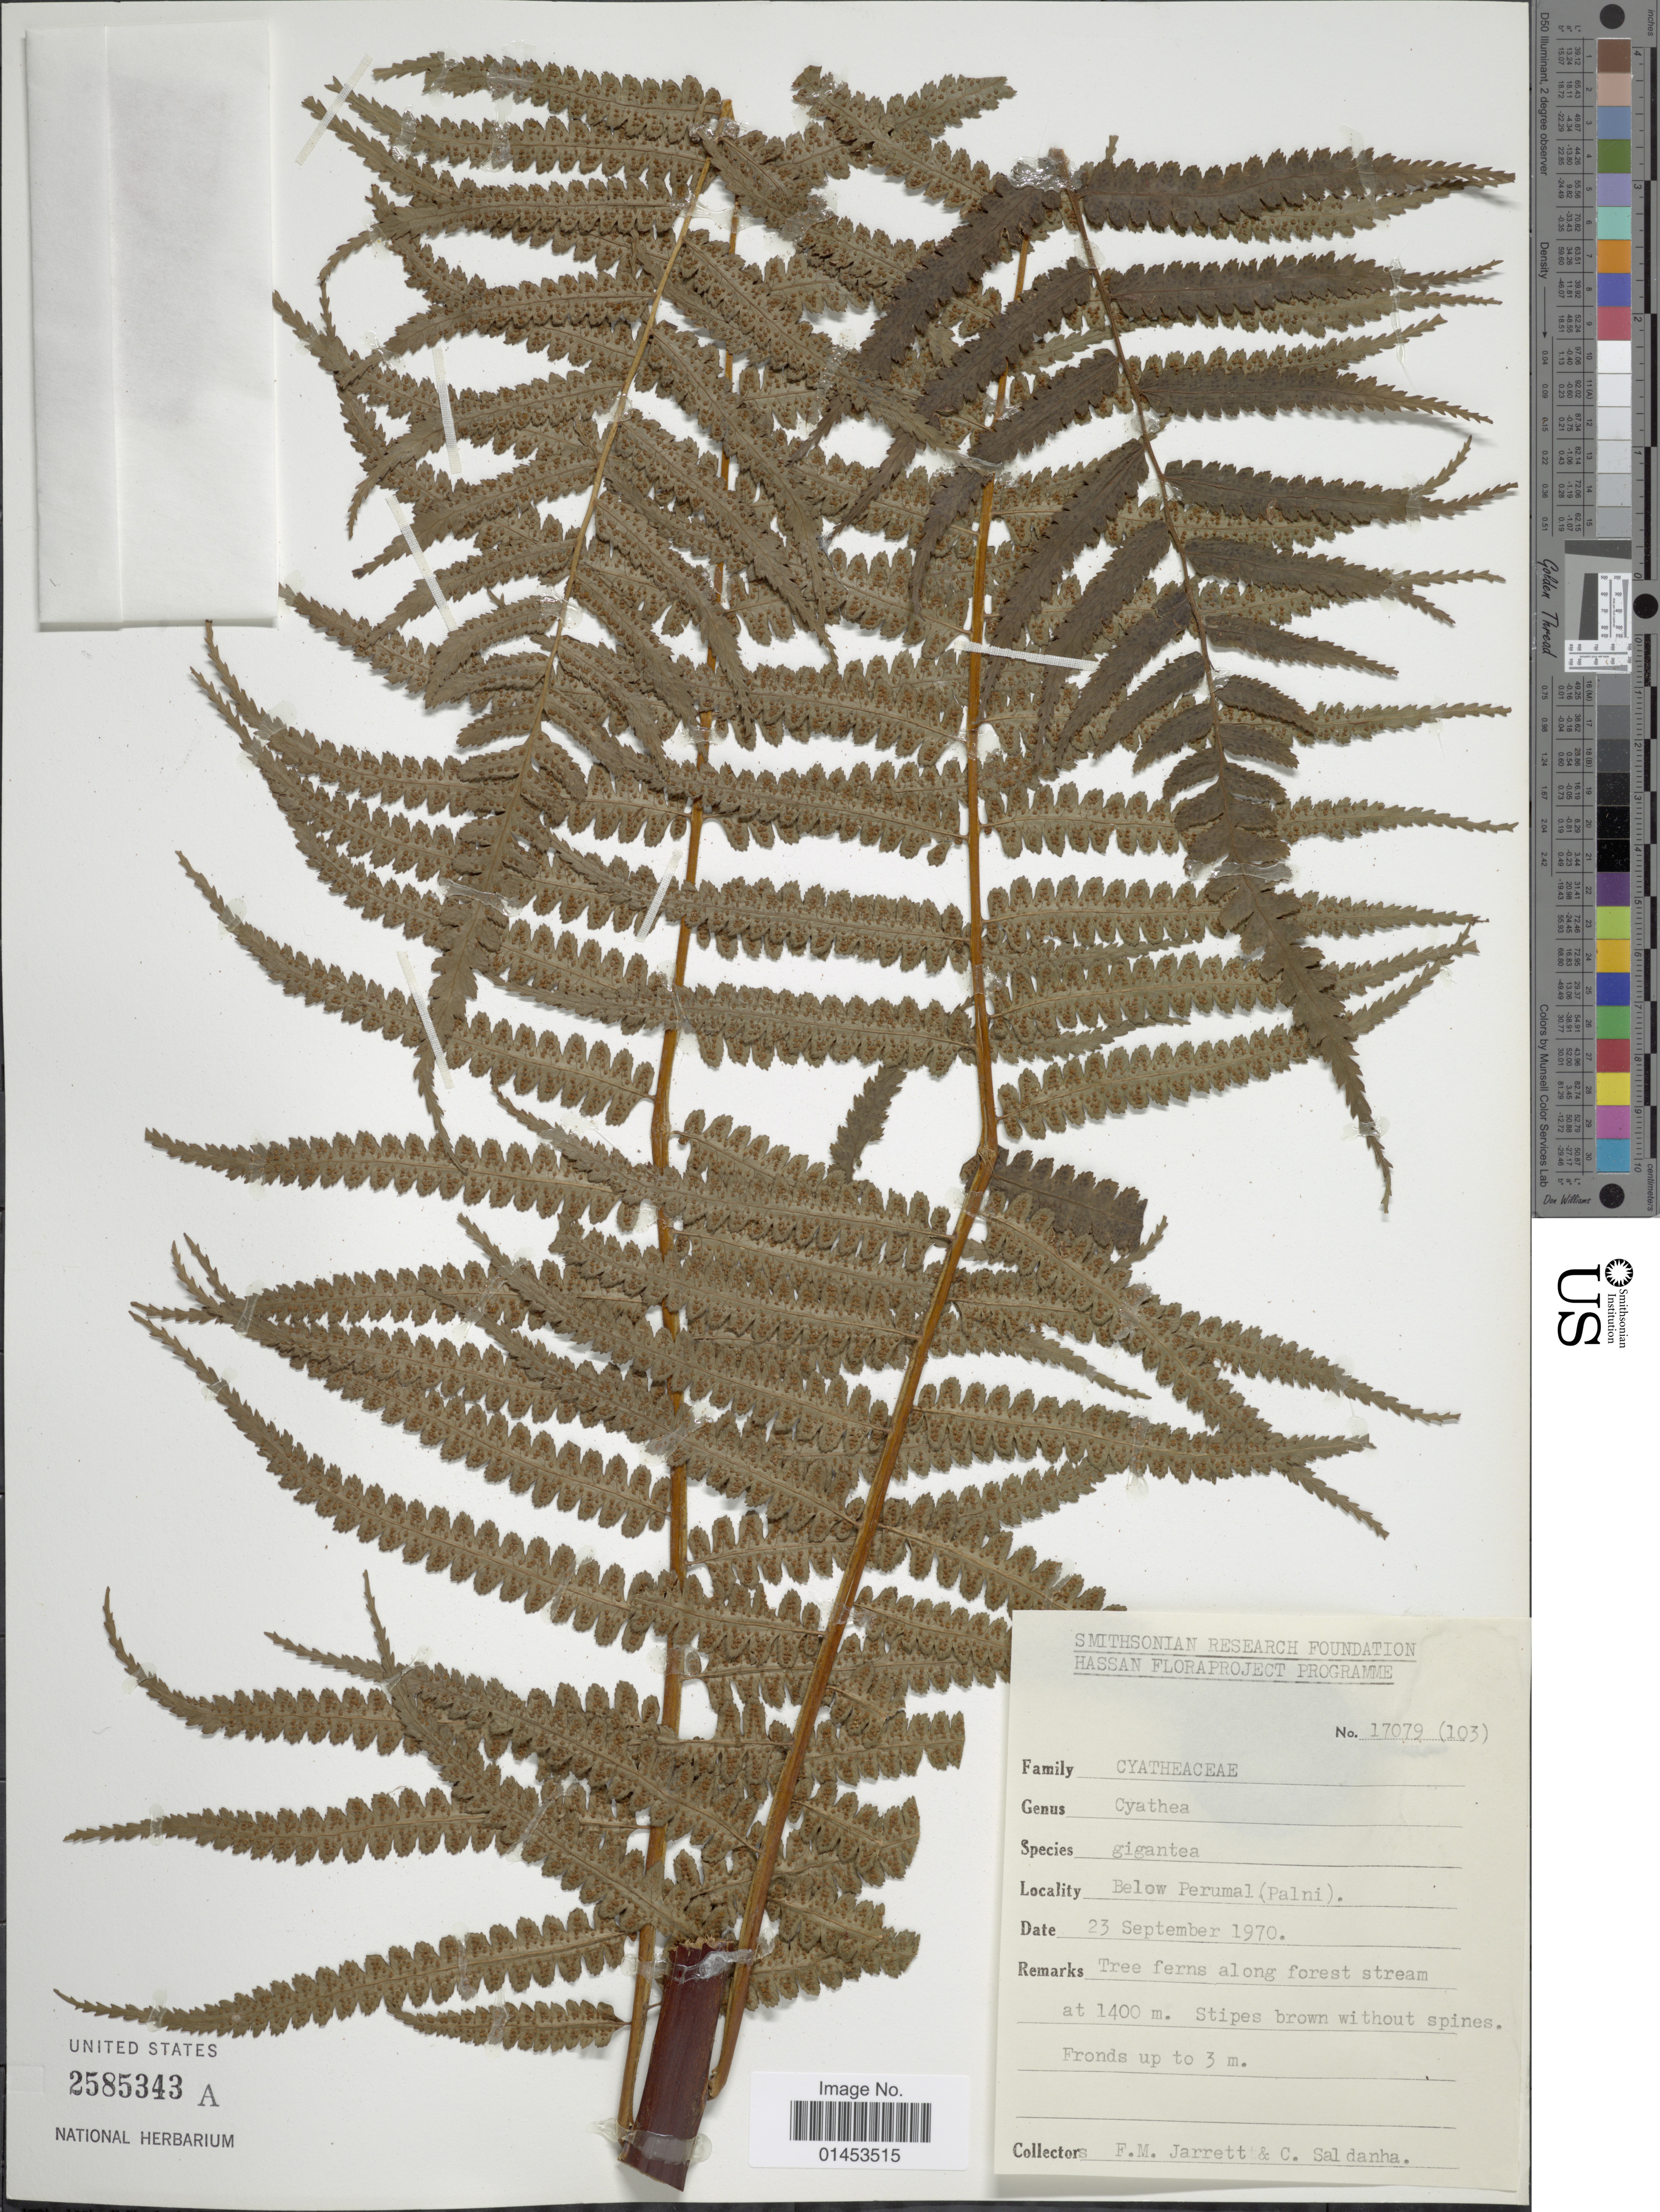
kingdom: Plantae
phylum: Tracheophyta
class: Polypodiopsida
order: Cyatheales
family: Cyatheaceae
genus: Cyathea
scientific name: Cyathea gigantea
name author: (Wall. ex Hook.) Holttum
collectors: F. M. Jarrett & C. Saldanha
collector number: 17079(103)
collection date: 1970-09-23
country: India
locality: Below Perumal(Palni),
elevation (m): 1400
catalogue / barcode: US 2585343A